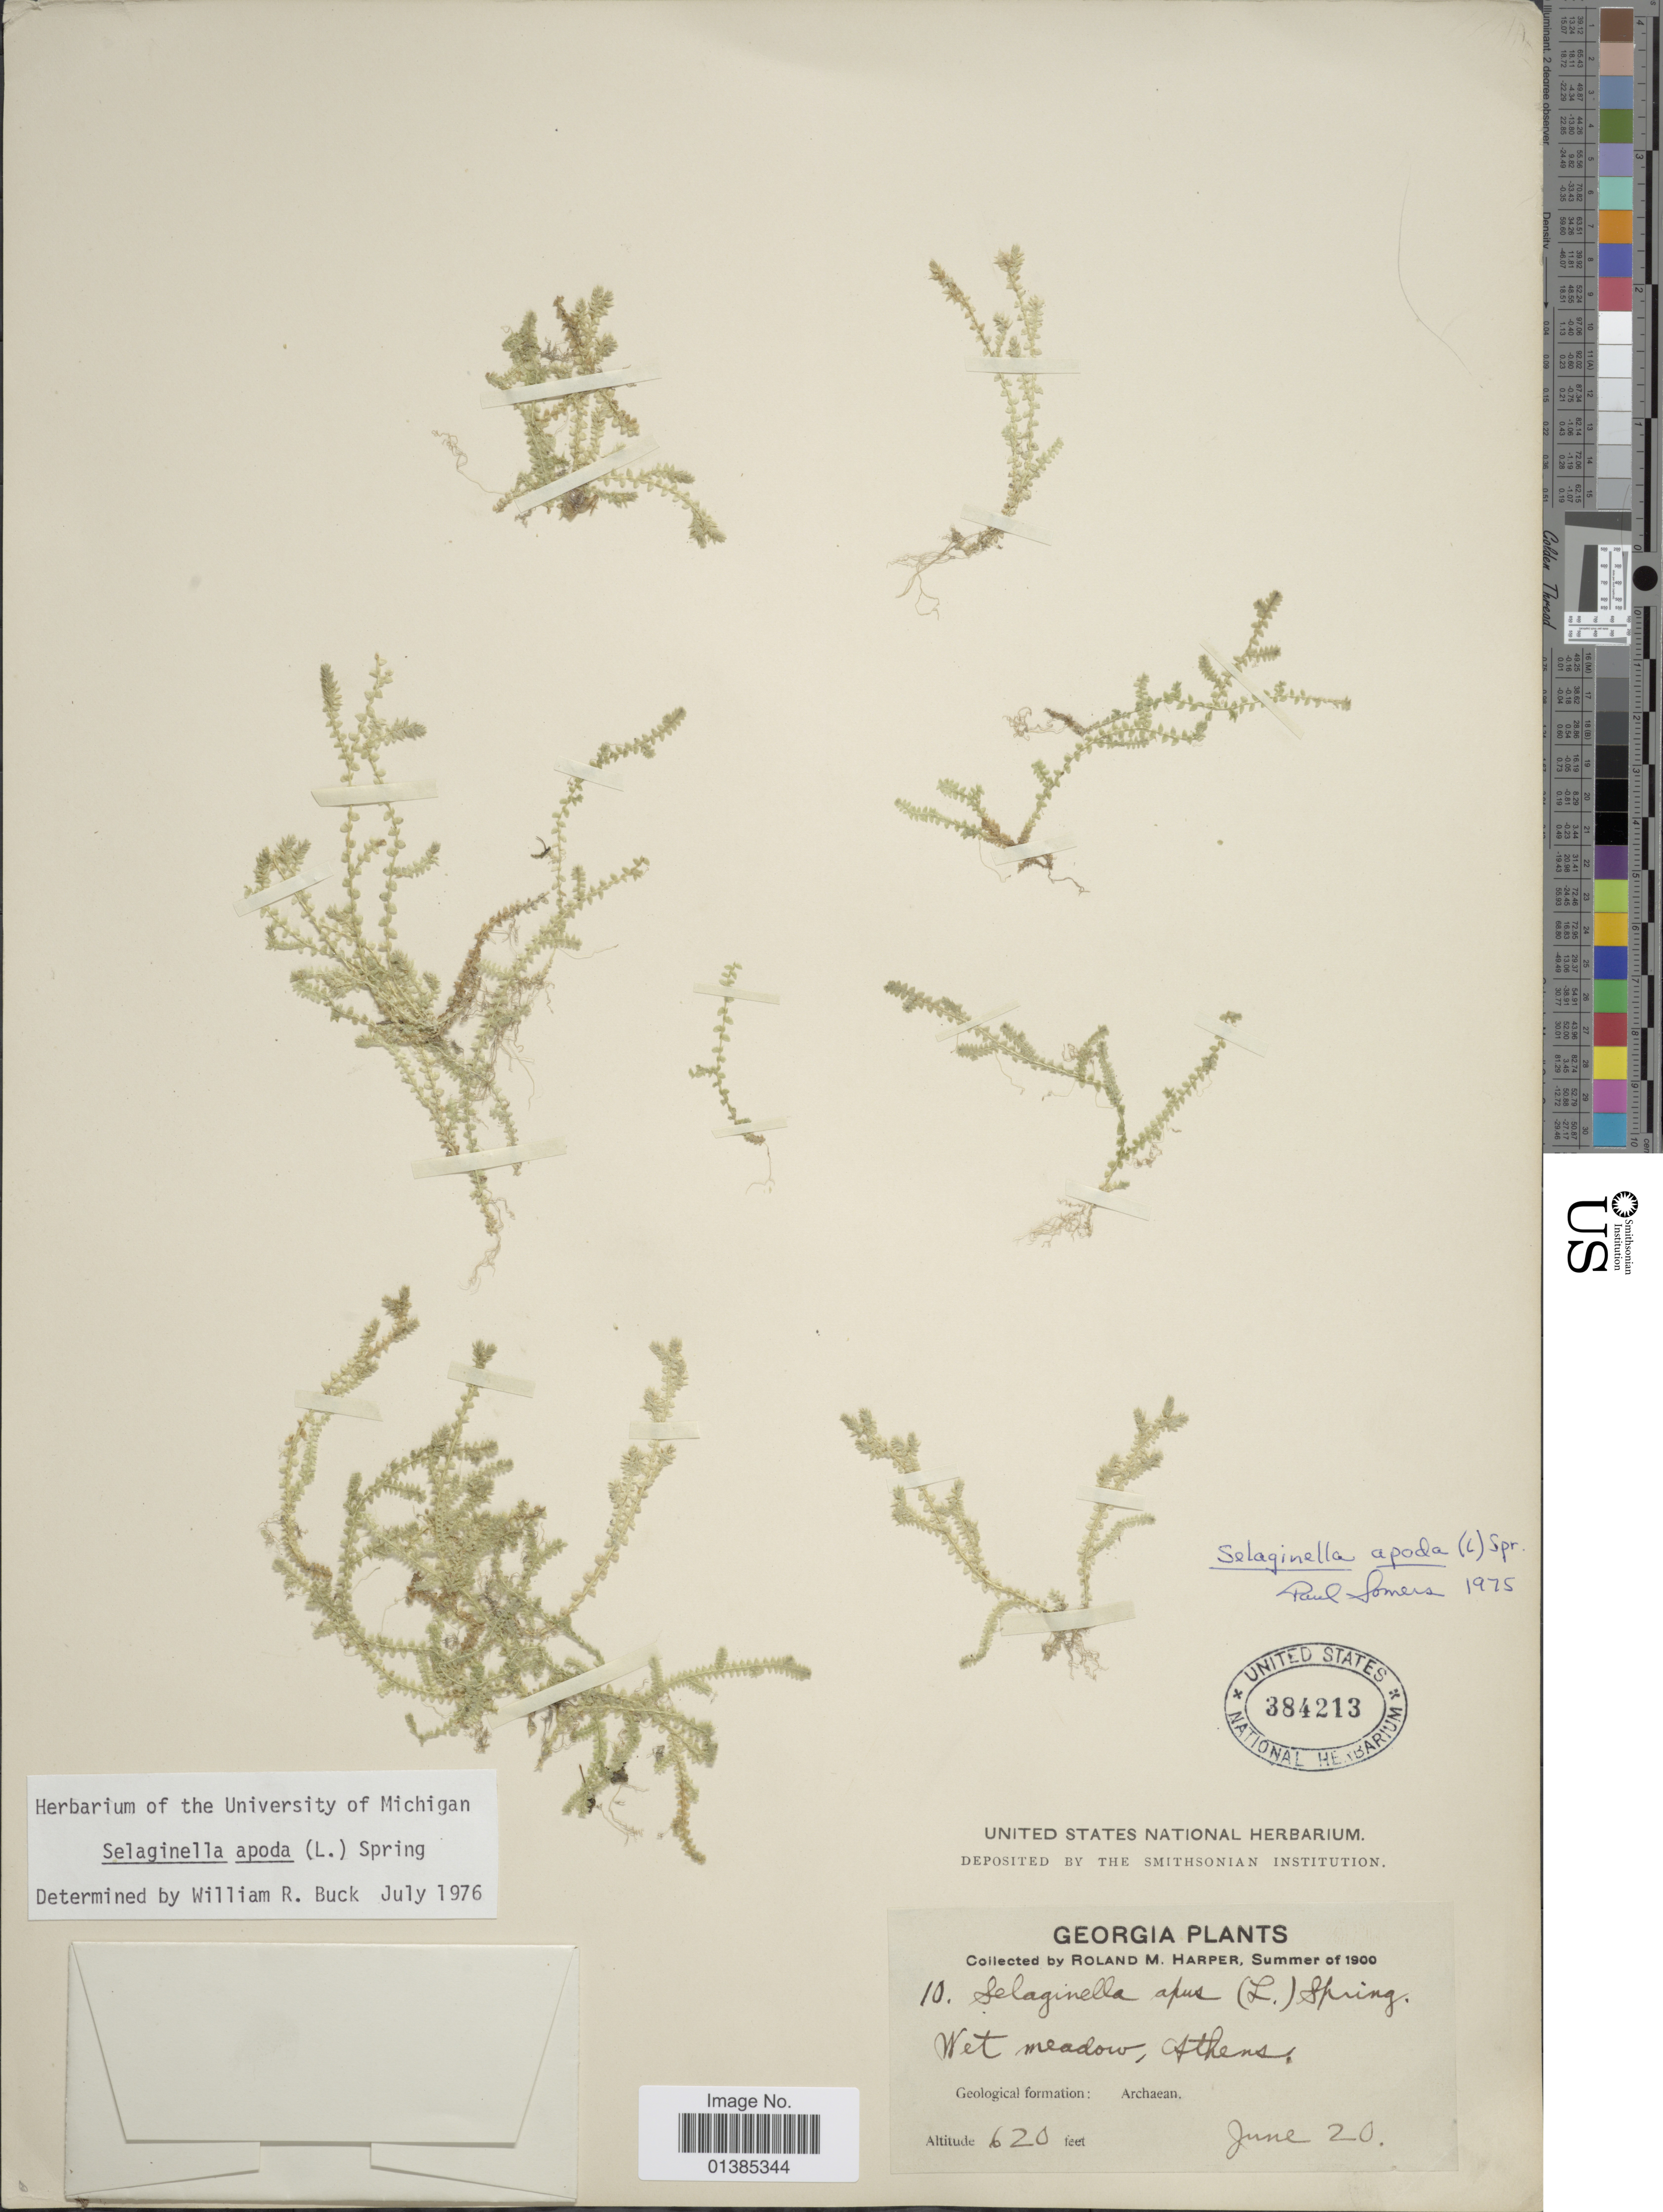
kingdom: Plantae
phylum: Tracheophyta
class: Lycopodiopsida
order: Selaginellales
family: Selaginellaceae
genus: Selaginella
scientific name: Selaginella apus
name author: Spring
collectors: R. M. Harper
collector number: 10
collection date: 1900-06-20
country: United States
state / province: Georgia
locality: Athens. Geological formation: Archaean.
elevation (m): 189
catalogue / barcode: US 384213